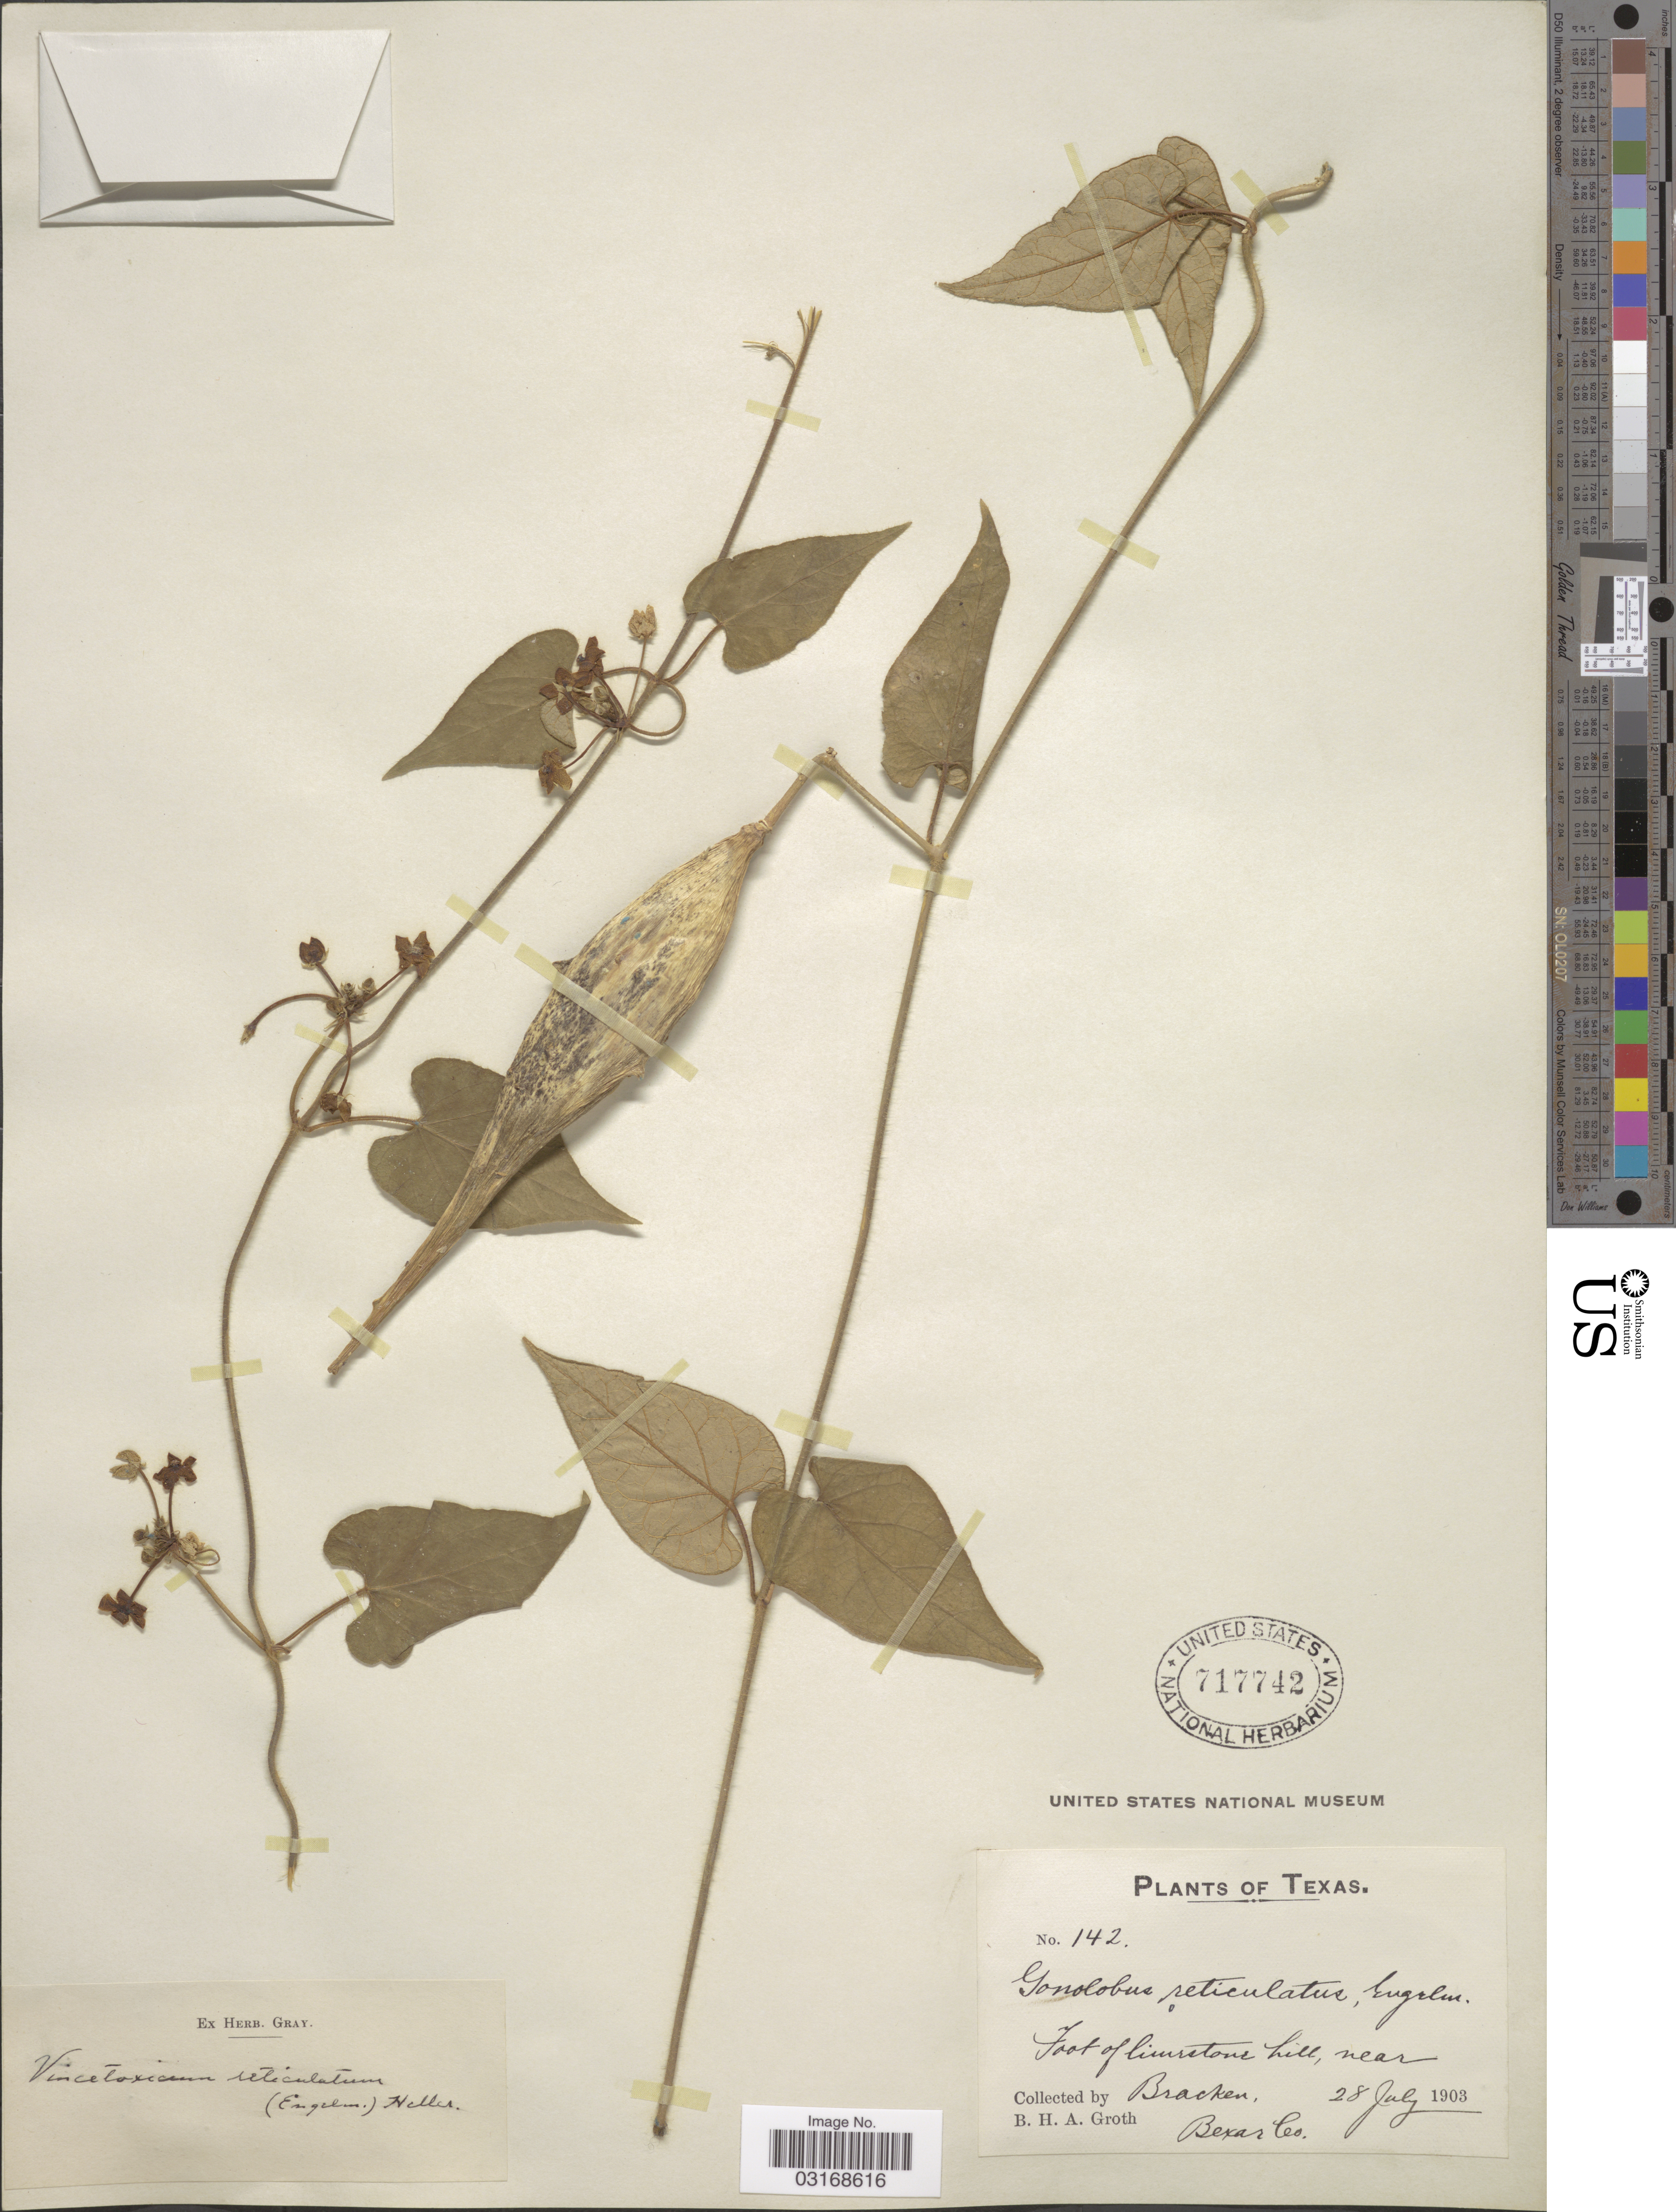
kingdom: Plantae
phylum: Tracheophyta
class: Magnoliopsida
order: Gentianales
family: Apocynaceae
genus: Matelea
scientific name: Matelea reticulata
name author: (Engelm. ex A. Gray) Woodson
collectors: B. Groth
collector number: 142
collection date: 1903-07-28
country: United States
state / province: Texas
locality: Foot of limestone hill, near Bracken, Bexar Co.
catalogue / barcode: US 717742